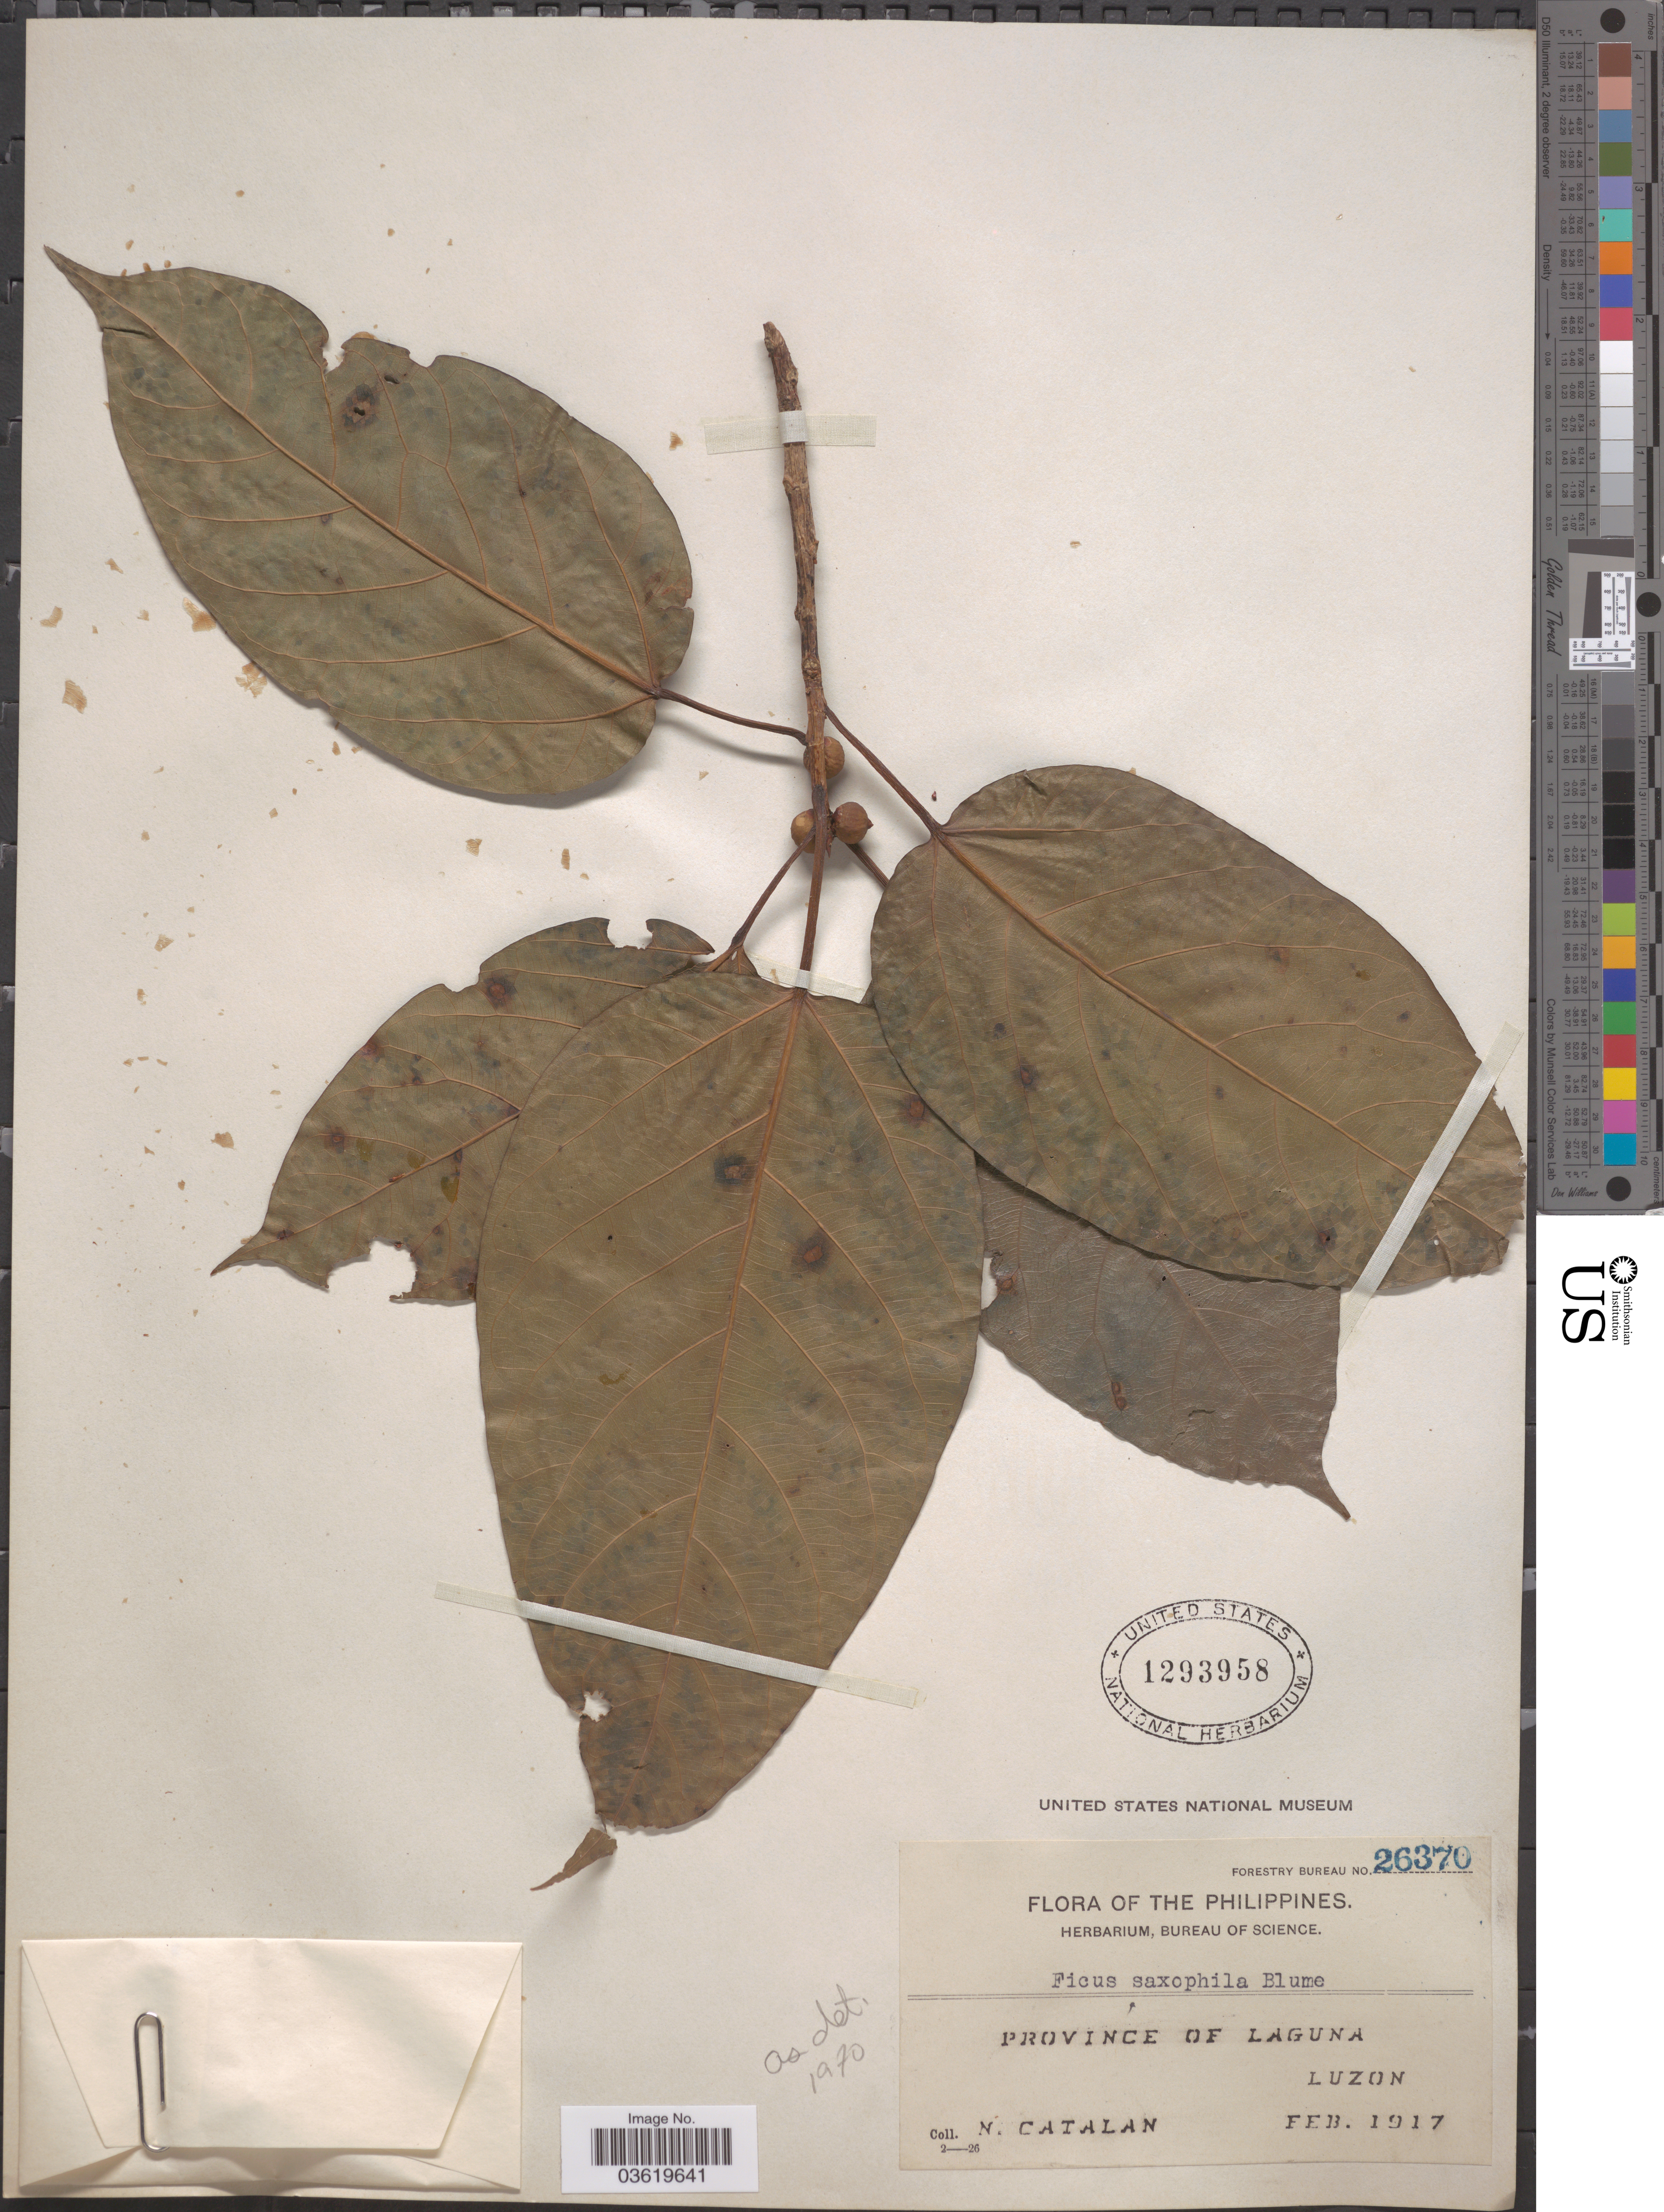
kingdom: Plantae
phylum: Tracheophyta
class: Magnoliopsida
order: Rosales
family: Moraceae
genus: Ficus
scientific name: Ficus saxophila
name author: Blume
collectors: N. Catalan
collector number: Forestry Bureau 26370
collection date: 1917-02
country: Philippines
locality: Province of Laguna. Luzon.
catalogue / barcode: US 1293958